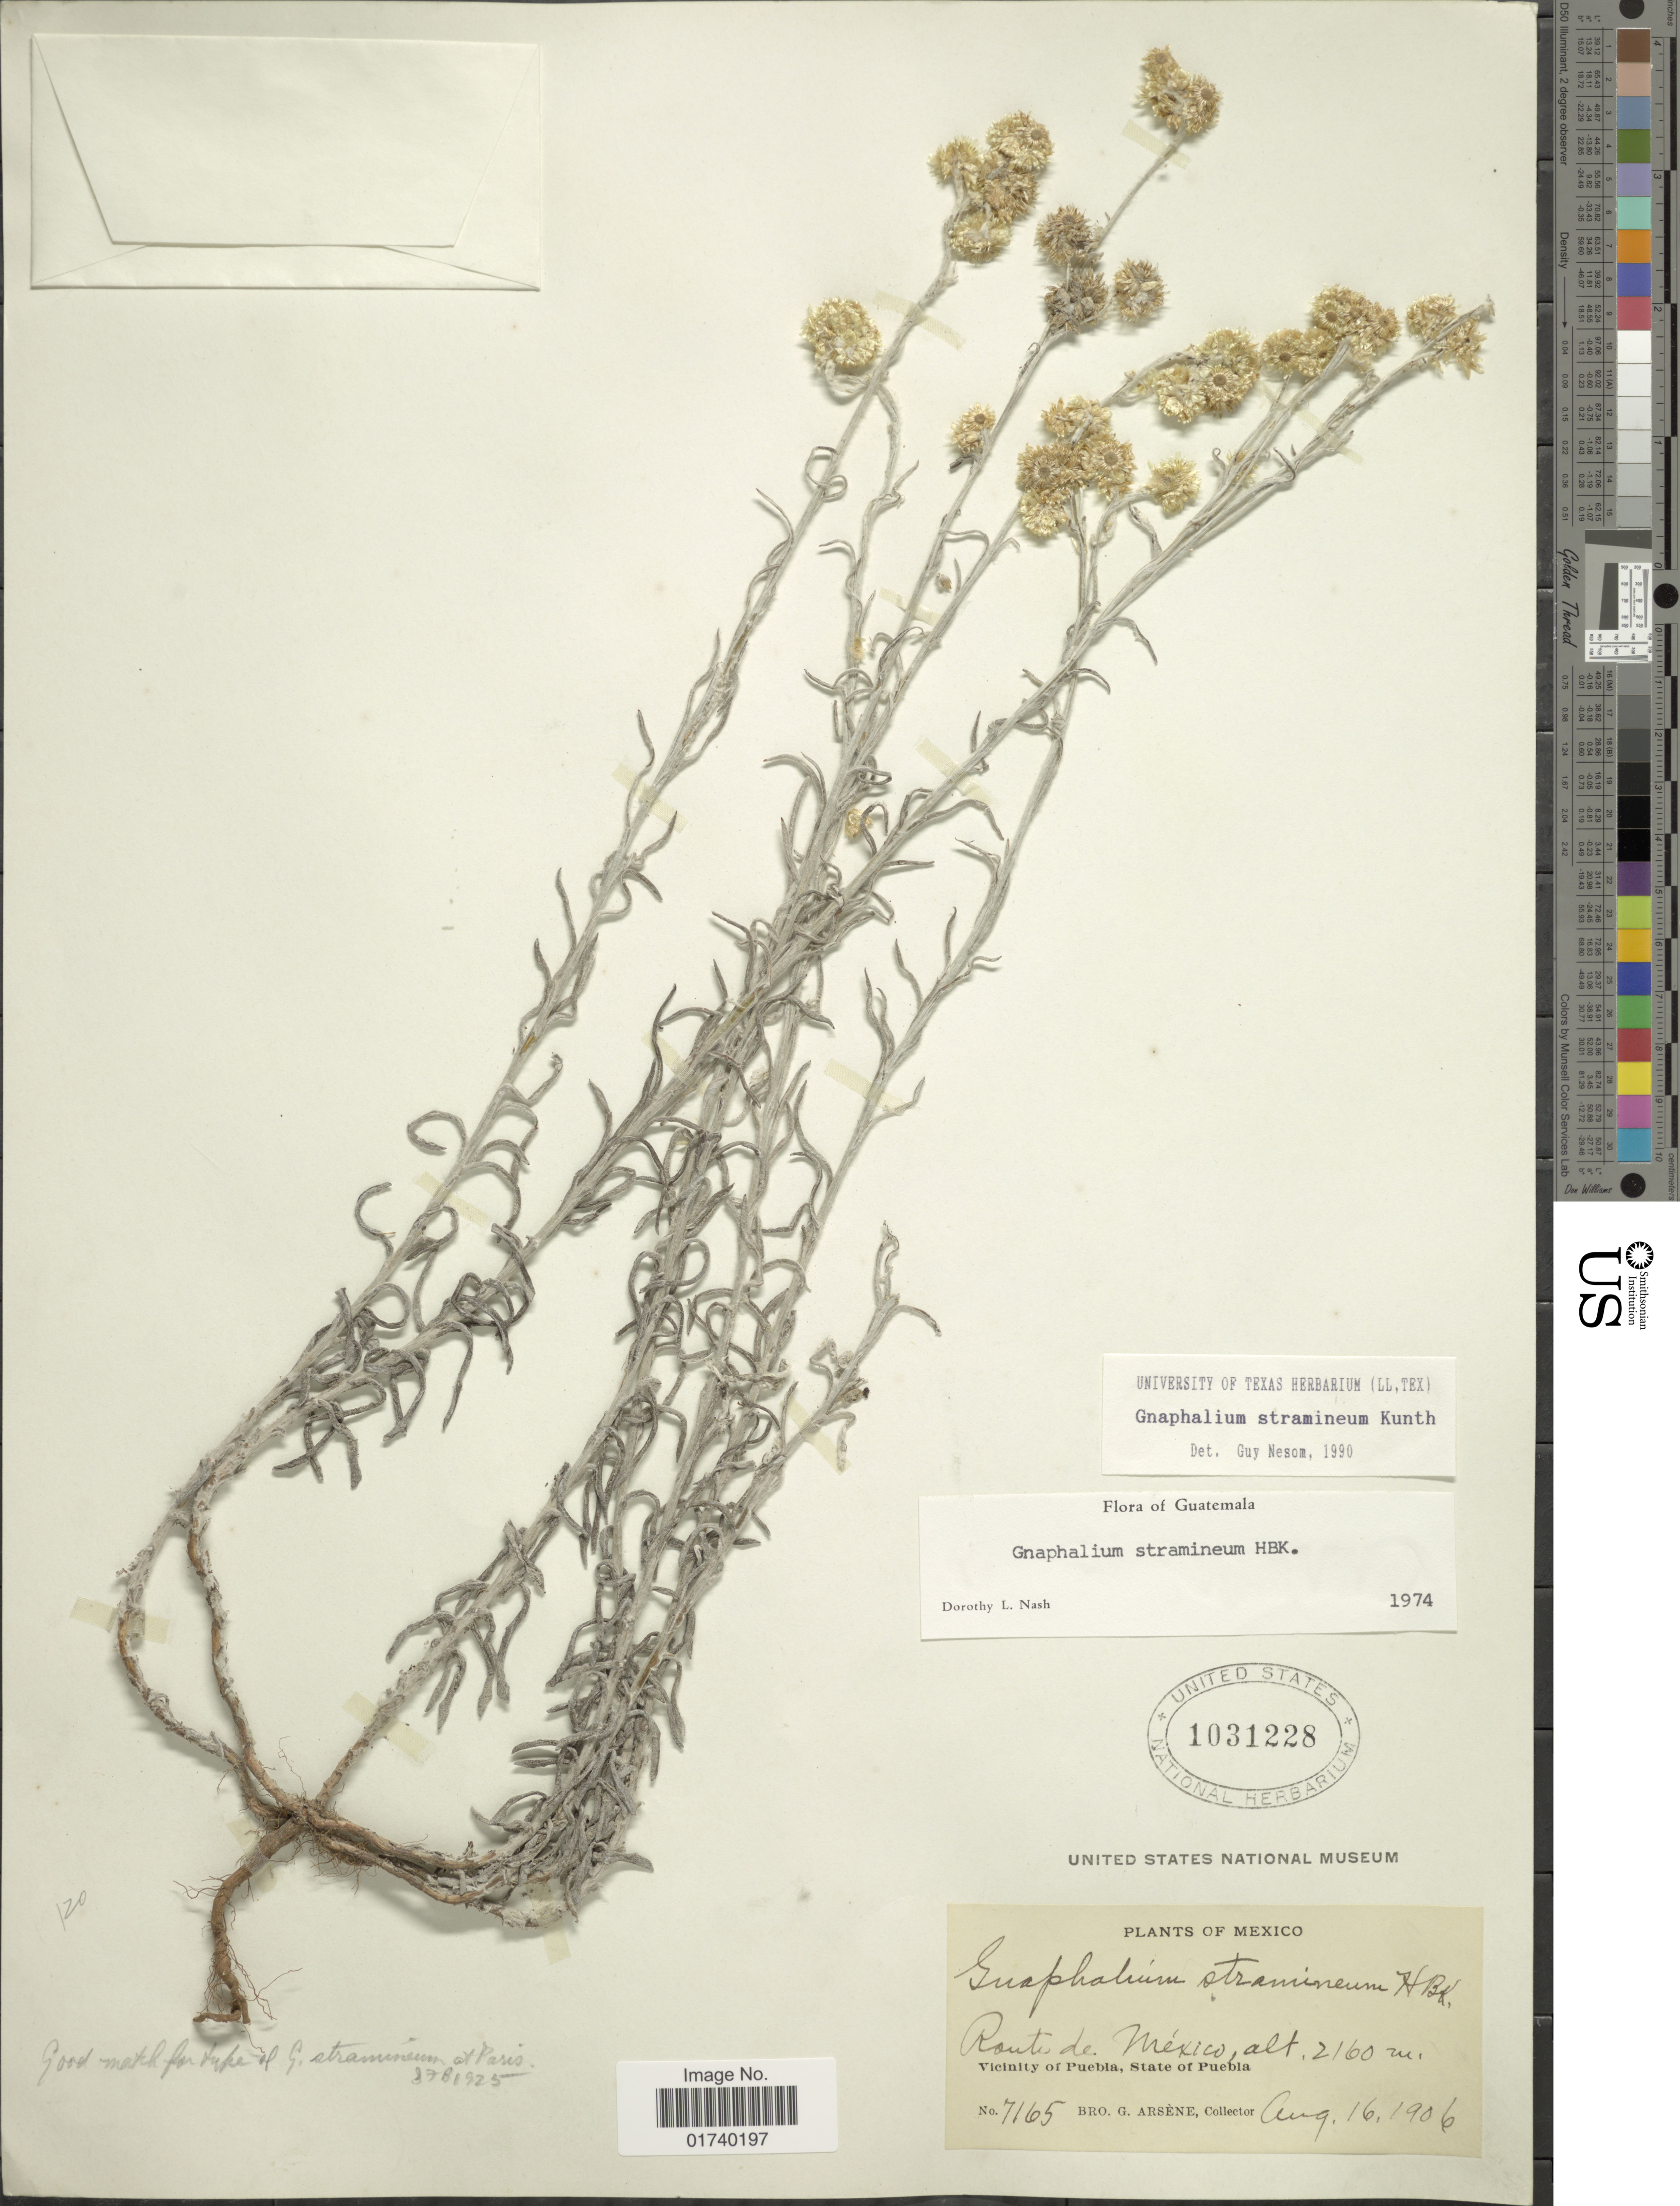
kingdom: Plantae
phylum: Tracheophyta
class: Magnoliopsida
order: Asterales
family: Asteraceae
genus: Pseudognaphalium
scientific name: Pseudognaphalium stramineum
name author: (Kunth) Anderb.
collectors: Bro. G. Arsène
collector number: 7165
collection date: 1906-08-16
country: Mexico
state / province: Puebla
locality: Route de Mexico, Vicinity of Puebla, State of Puebla.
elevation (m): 2160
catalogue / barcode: US 1031228